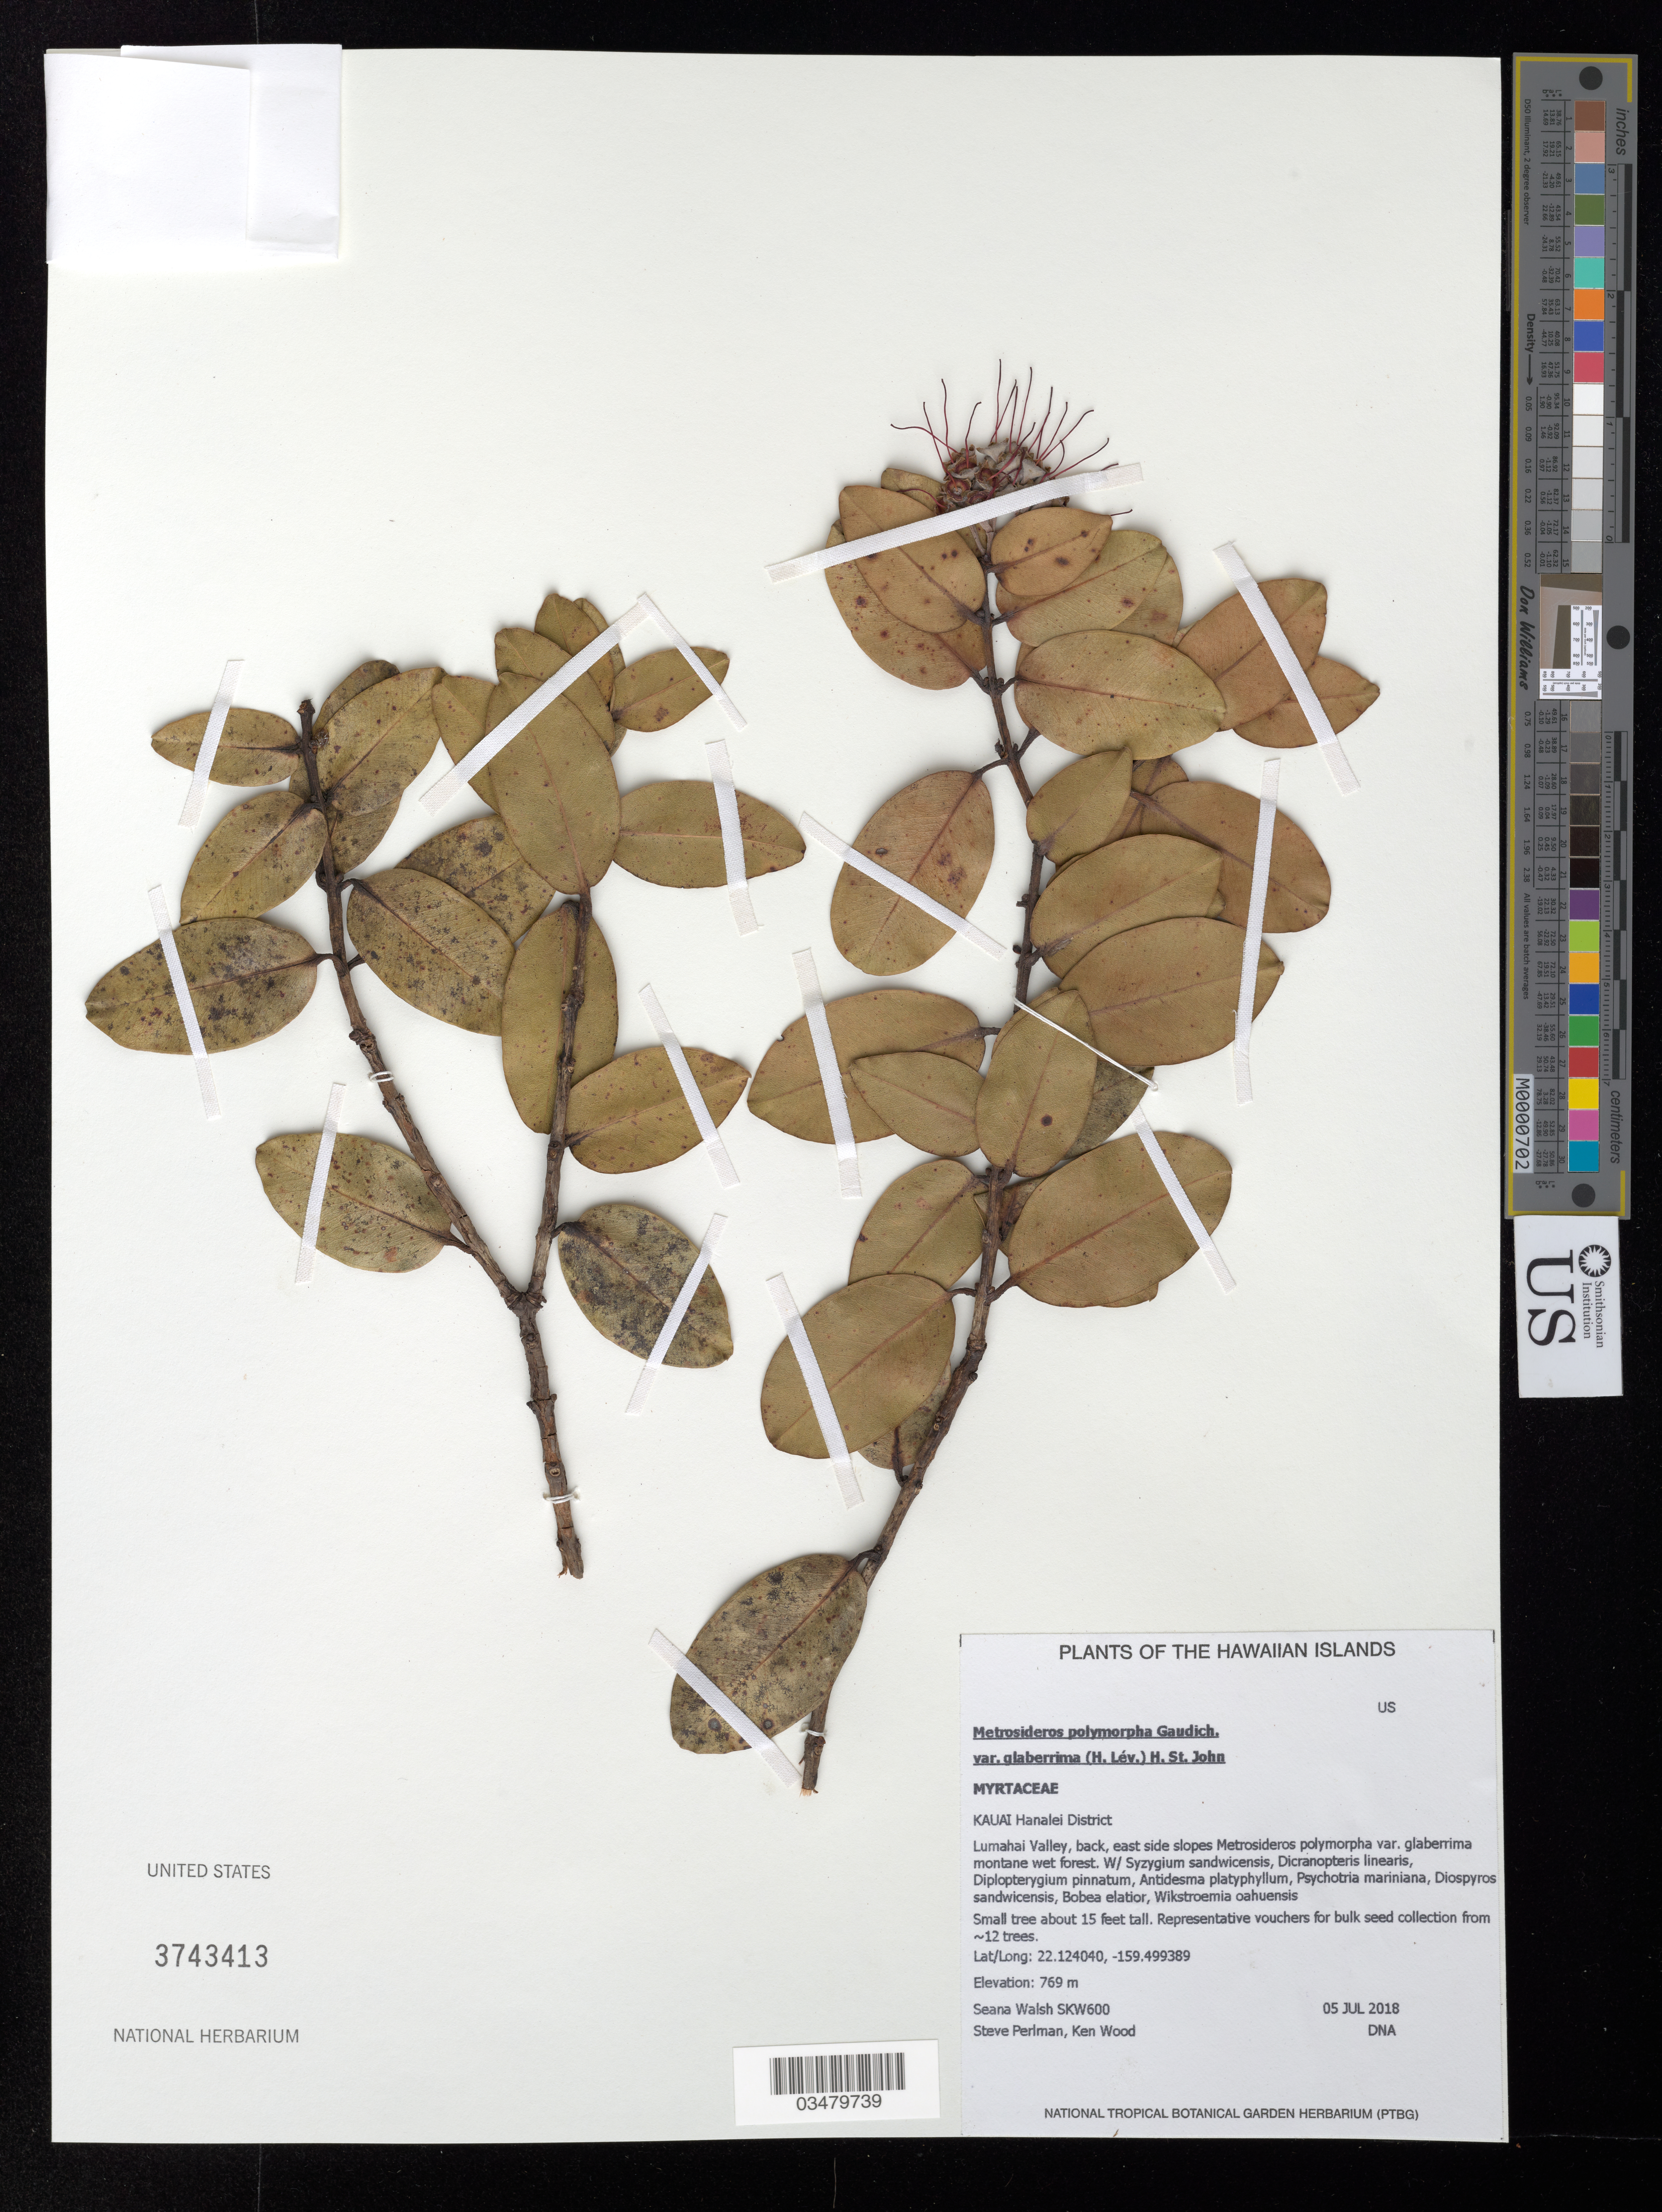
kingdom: Plantae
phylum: Tracheophyta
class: Magnoliopsida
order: Myrtales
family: Myrtaceae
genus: Metrosideros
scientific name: Metrosideros polymorpha var. glaberrima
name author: (H. Lév.) H. St. John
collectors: S. Walsh, S. P. Perlman & K. R. Wood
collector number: SKW600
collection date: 2018-07-05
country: United States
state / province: Hawaii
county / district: Kauai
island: Kaua'i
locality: Hanalei District, Lumahai Valley, back, east side slopes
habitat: Montane wet forest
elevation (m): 769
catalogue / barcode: US 3743413